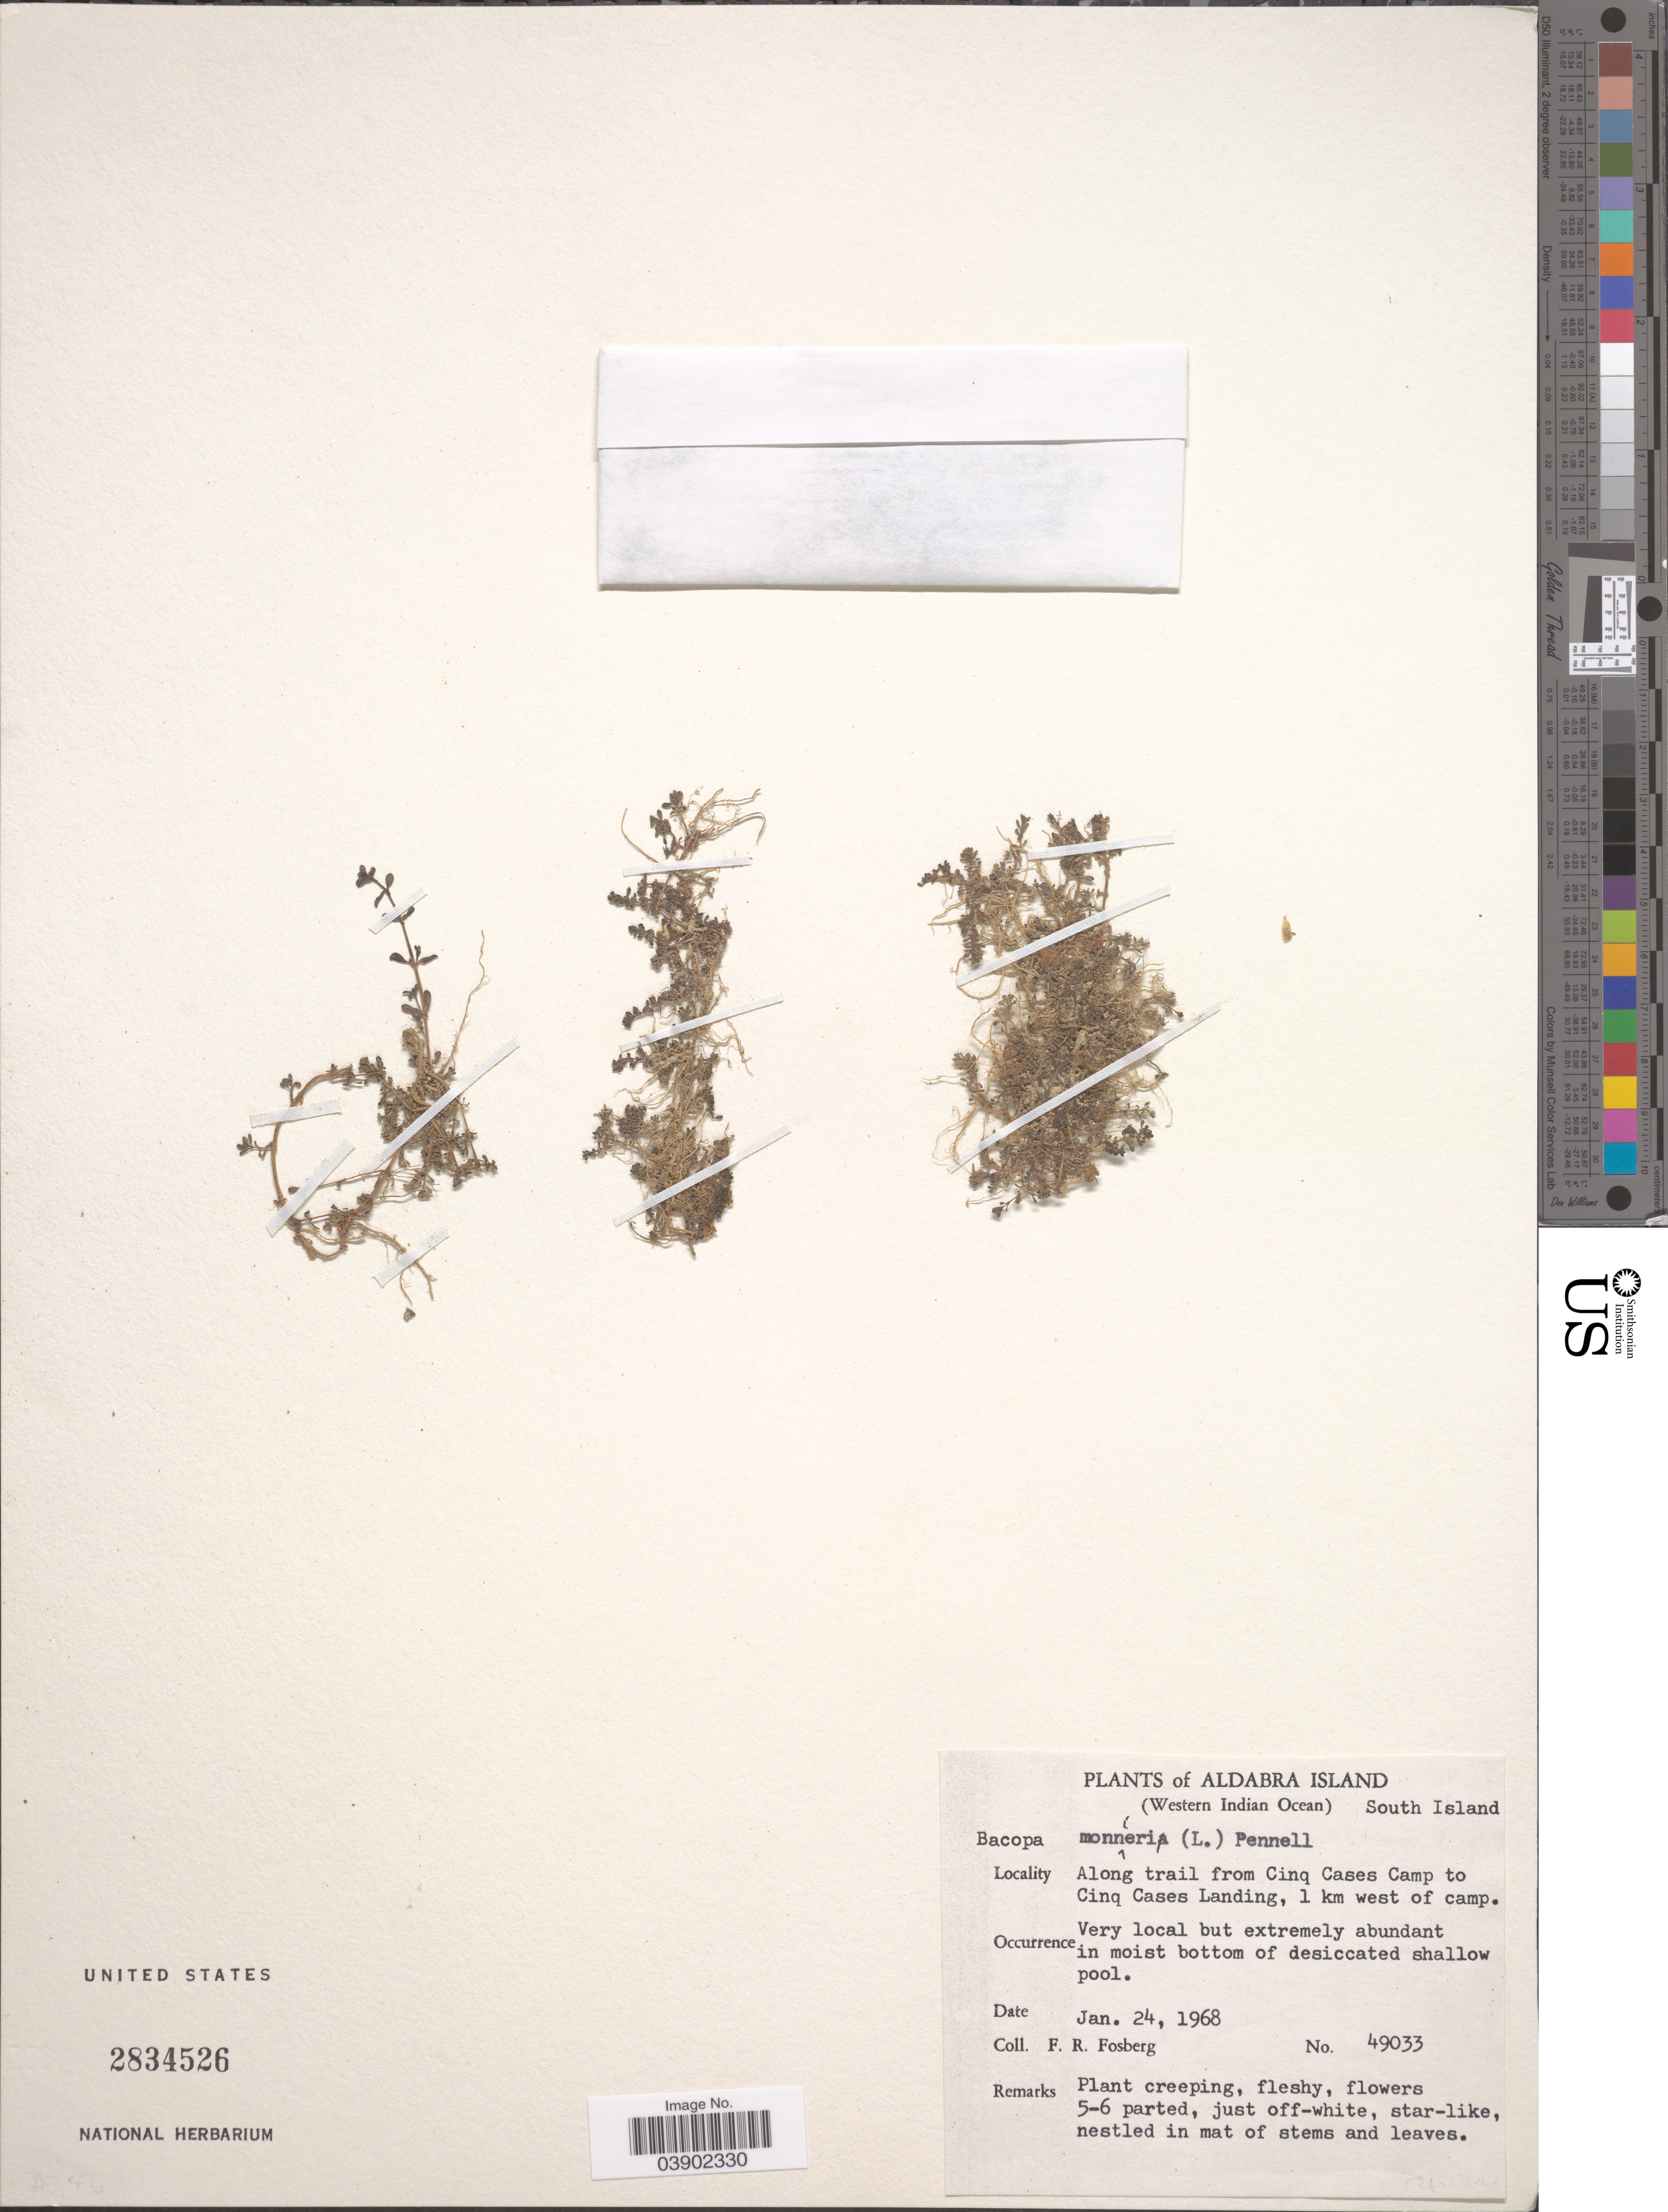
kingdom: Plantae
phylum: Tracheophyta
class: Magnoliopsida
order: Lamiales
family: Plantaginaceae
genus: Bacopa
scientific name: Bacopa monnieri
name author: (L.) Wettst.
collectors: F. R. Fosberg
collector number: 49033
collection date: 1968-01-24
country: Seychelles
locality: Aldabra Island (Western Indian Ocean). South Island. Along trail from Cinq Cases Camp to Cinq Cases Landing, 1 km west of camp.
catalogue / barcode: US 2834526